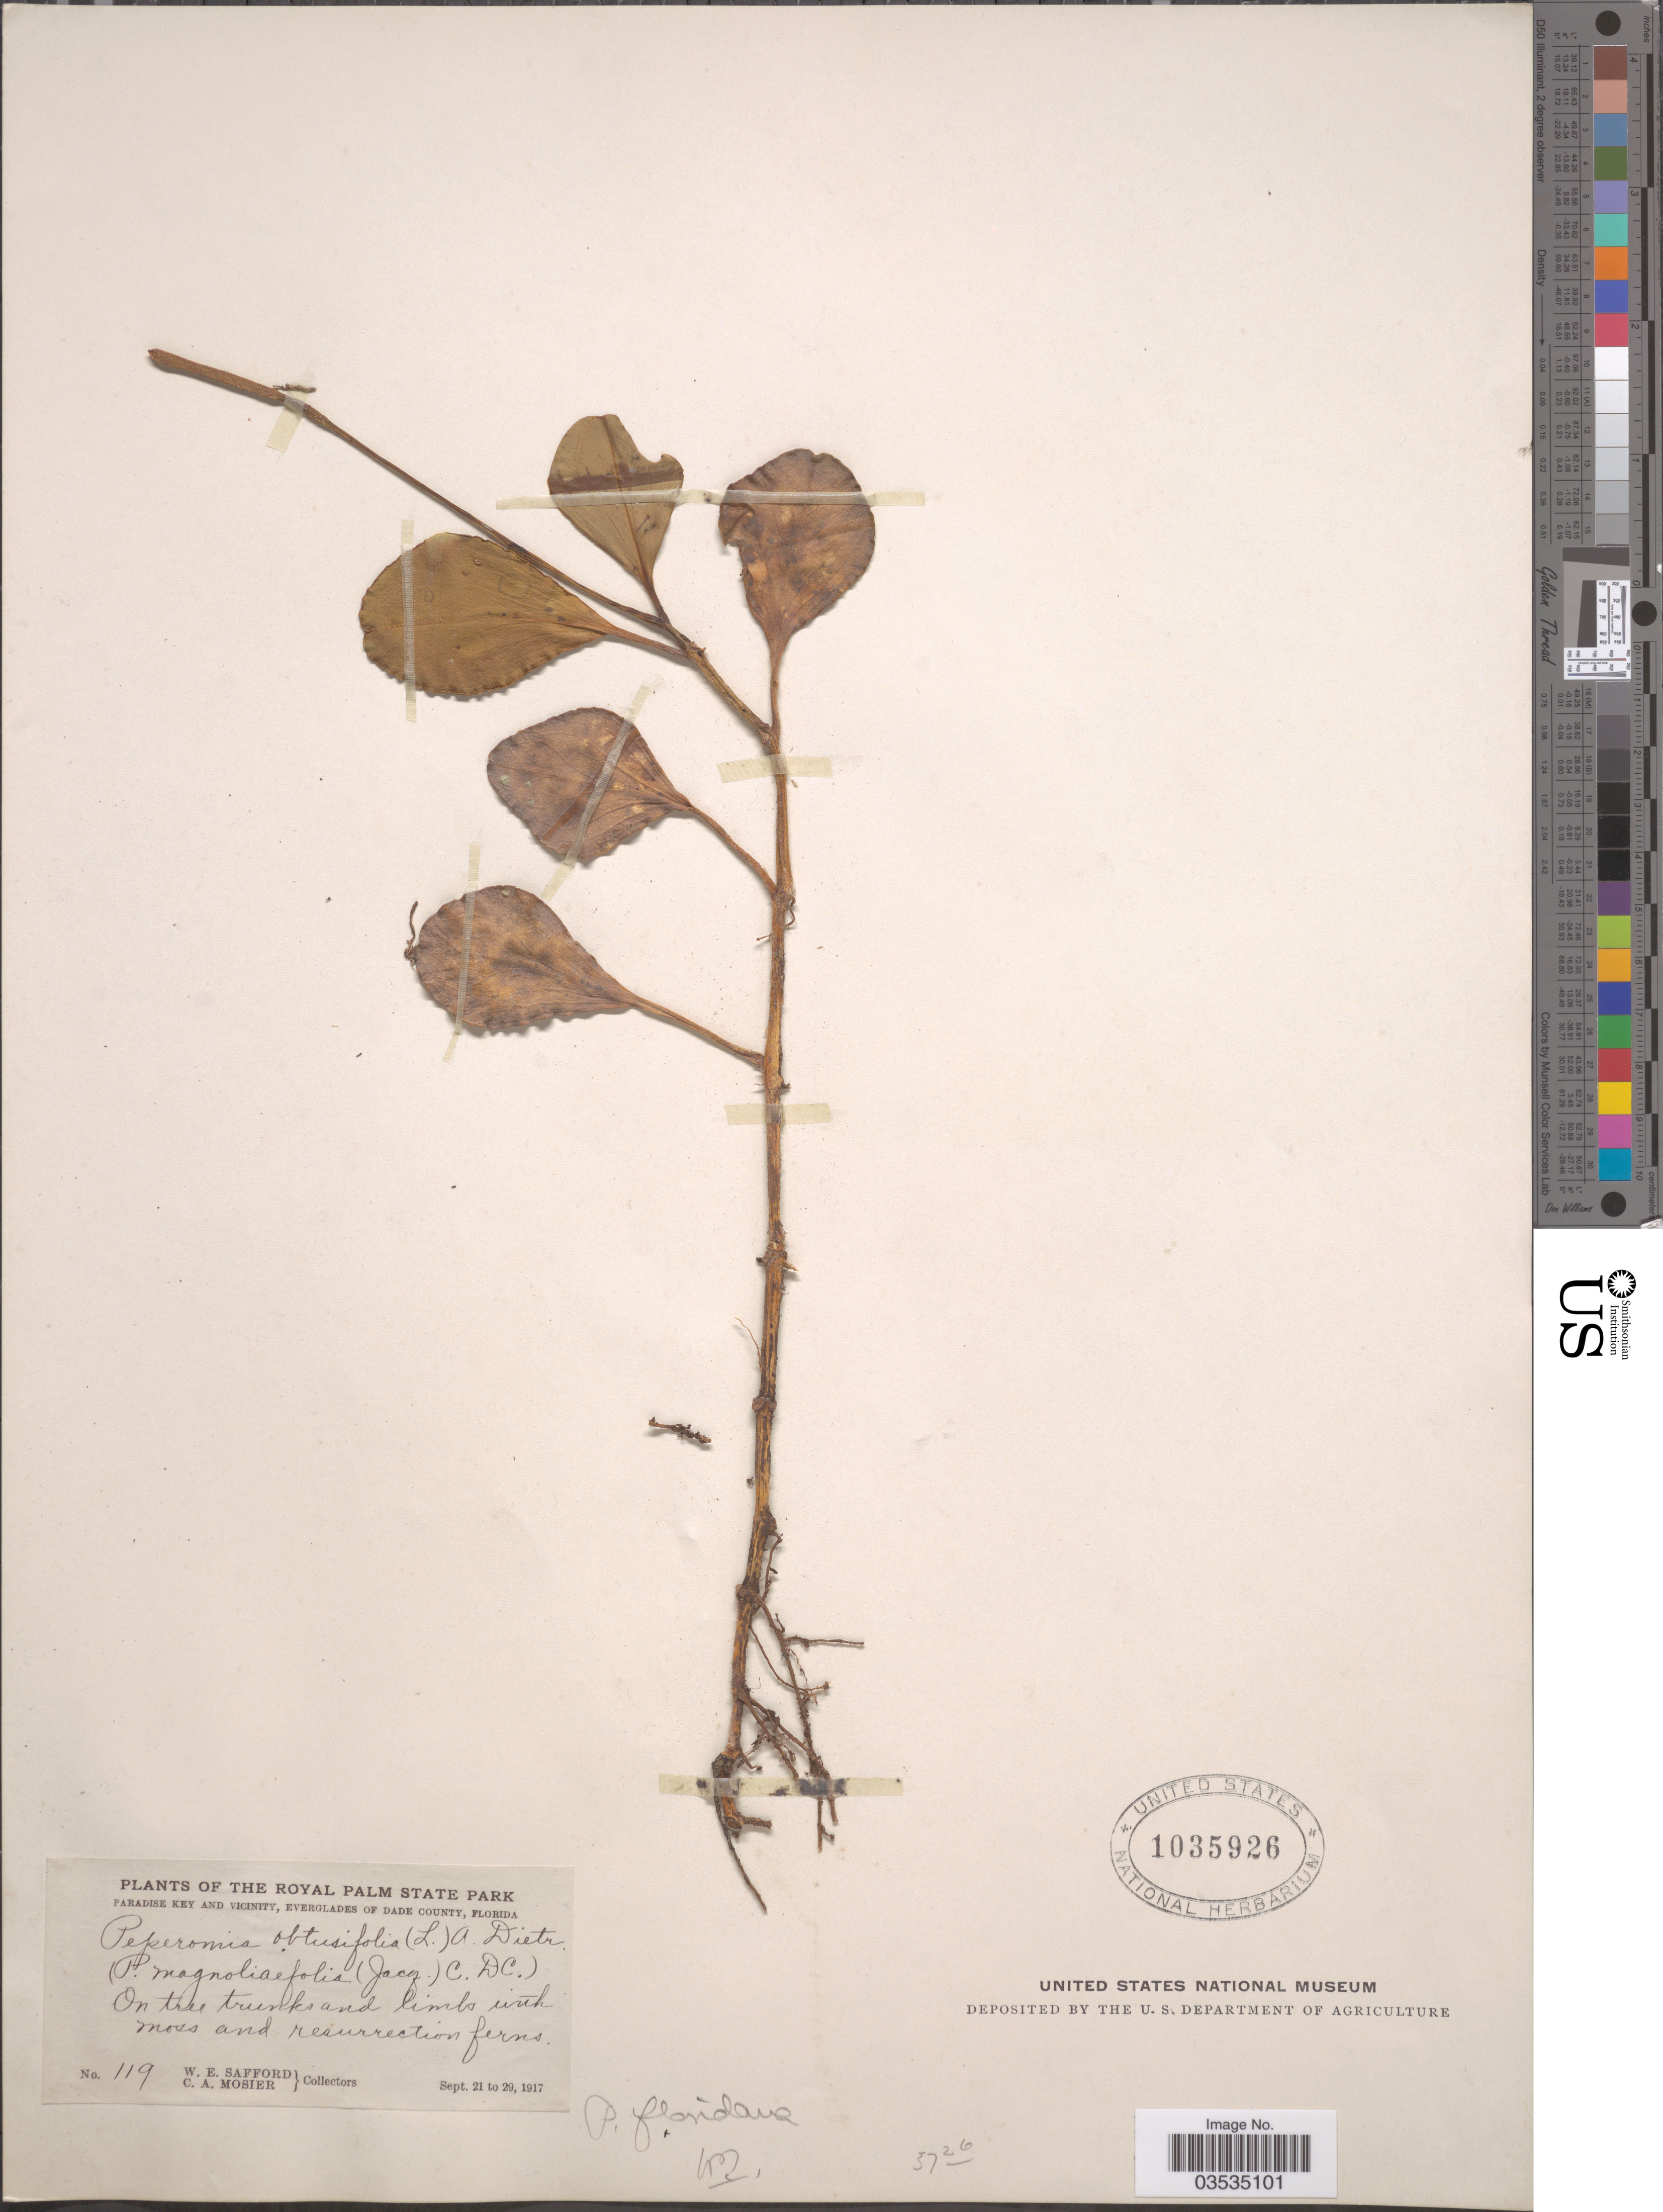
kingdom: Plantae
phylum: Tracheophyta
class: Magnoliopsida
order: Piperales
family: Piperaceae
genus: Peperomia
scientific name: Peperomia obtusifolia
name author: (L.) A. Dietr.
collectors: W. E. Safford & C. A. Mosier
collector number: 119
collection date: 1917-09-21/1917-09-29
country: United States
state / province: Florida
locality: Royal Palm State Park. Paradise Key and vicinity, Everglades of Dade County.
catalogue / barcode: US 1035926